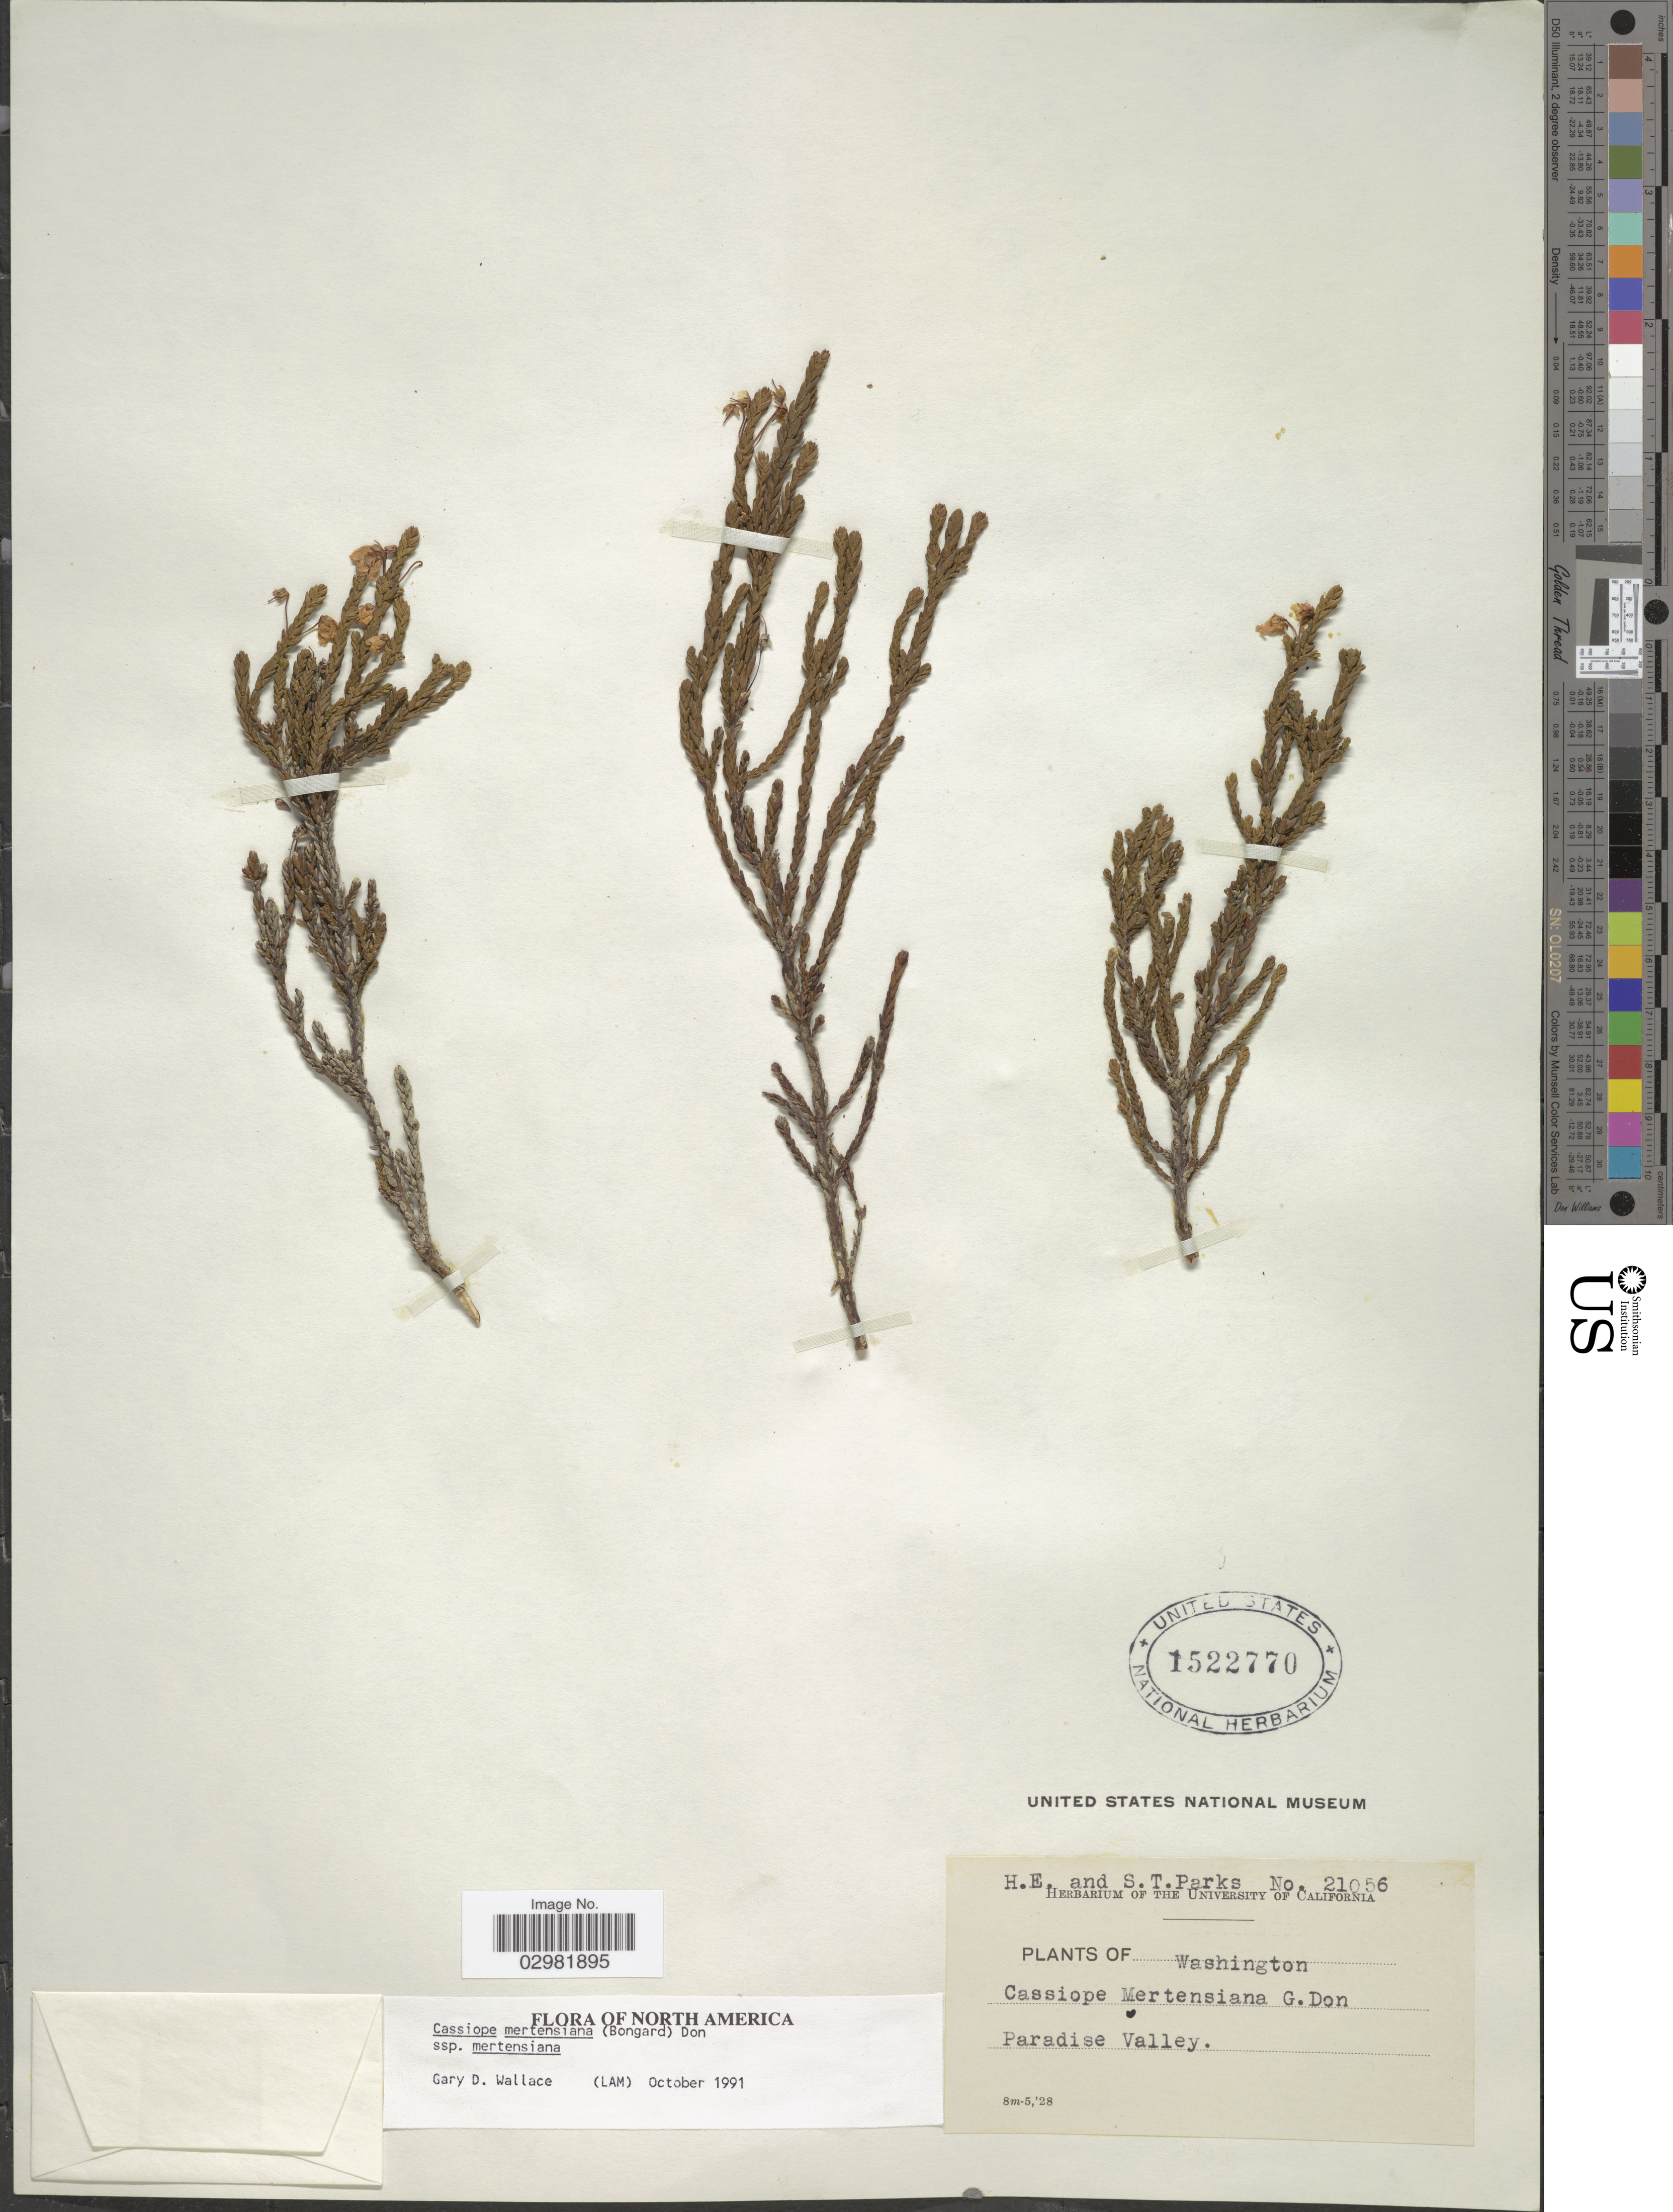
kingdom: Plantae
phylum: Tracheophyta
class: Magnoliopsida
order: Ericales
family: Ericaceae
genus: Cassiope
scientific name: Cassiope mertensiana subsp. mertensiana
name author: (Bong.) G. Don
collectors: H. E. Parks & S. Parks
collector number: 21056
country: United States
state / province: Washington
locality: Paradise Valley.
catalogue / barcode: US 1522770